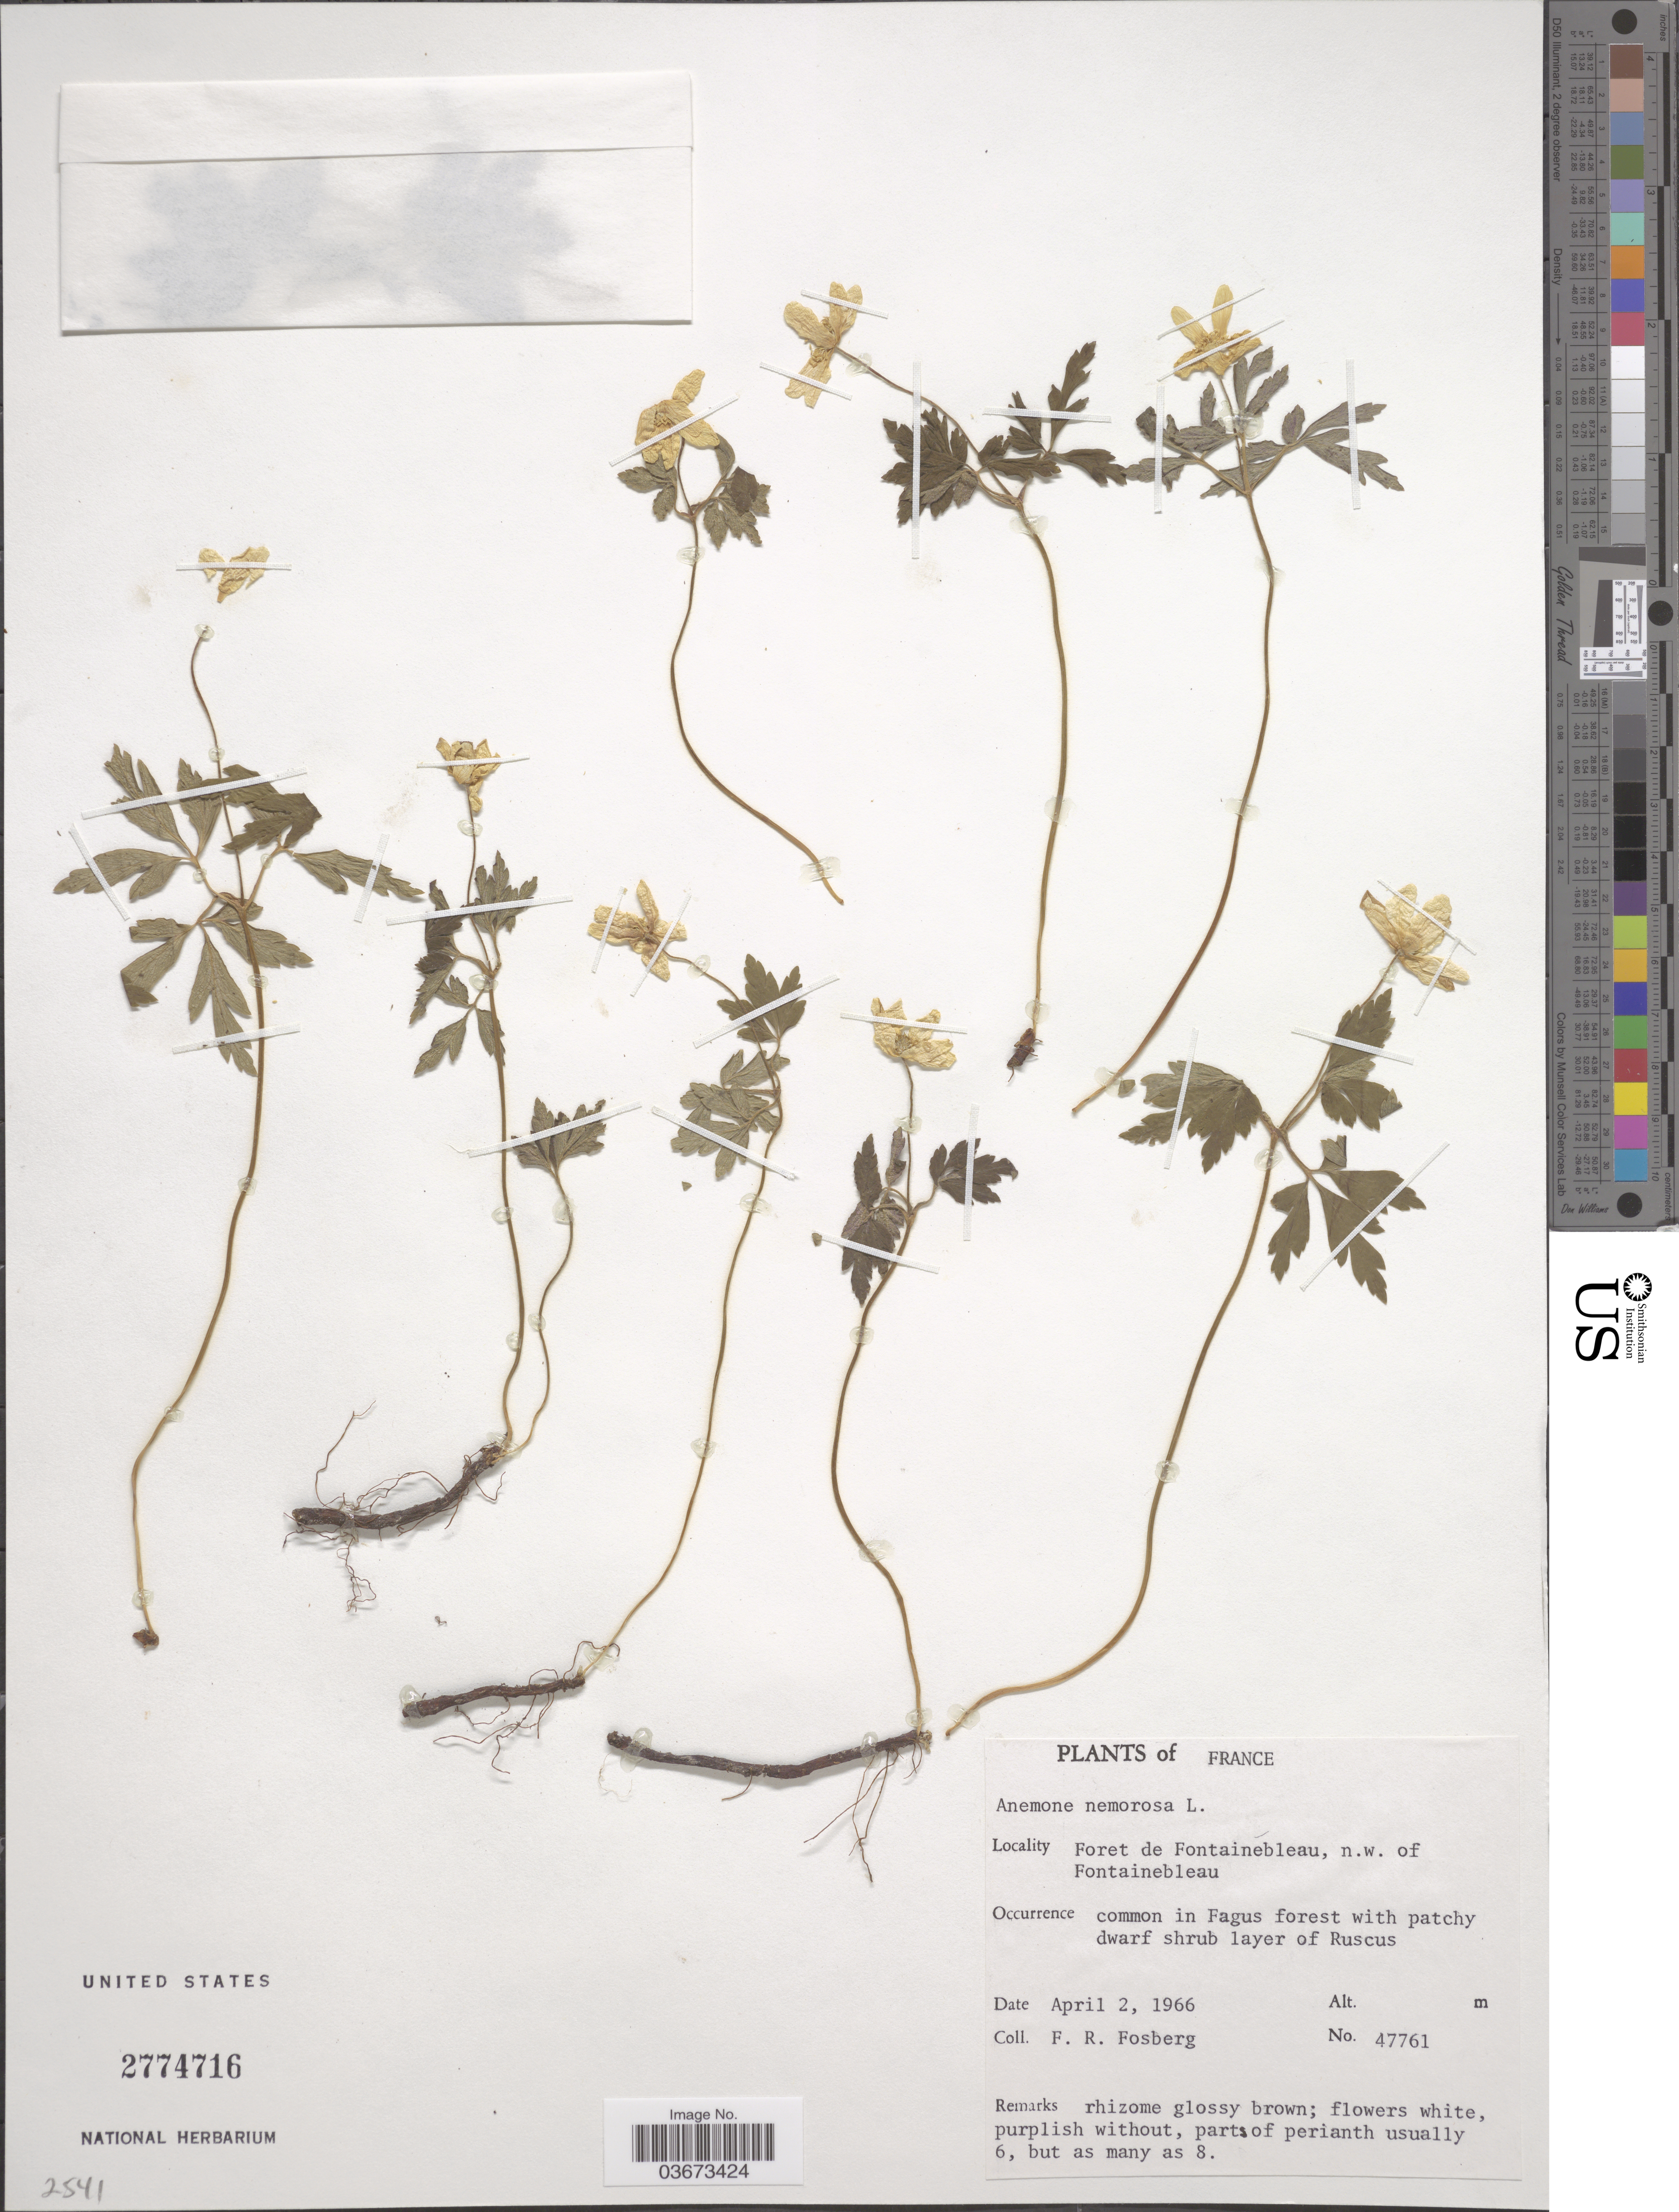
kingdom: Plantae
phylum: Tracheophyta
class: Magnoliopsida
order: Ranunculales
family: Ranunculaceae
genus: Anemone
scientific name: Anemone nemorosa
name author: L.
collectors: F. R. Fosberg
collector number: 47761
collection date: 1966-04-02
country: France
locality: Foret de Fontainebleau, n.w. of Fontainebleau.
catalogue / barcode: US 2774716